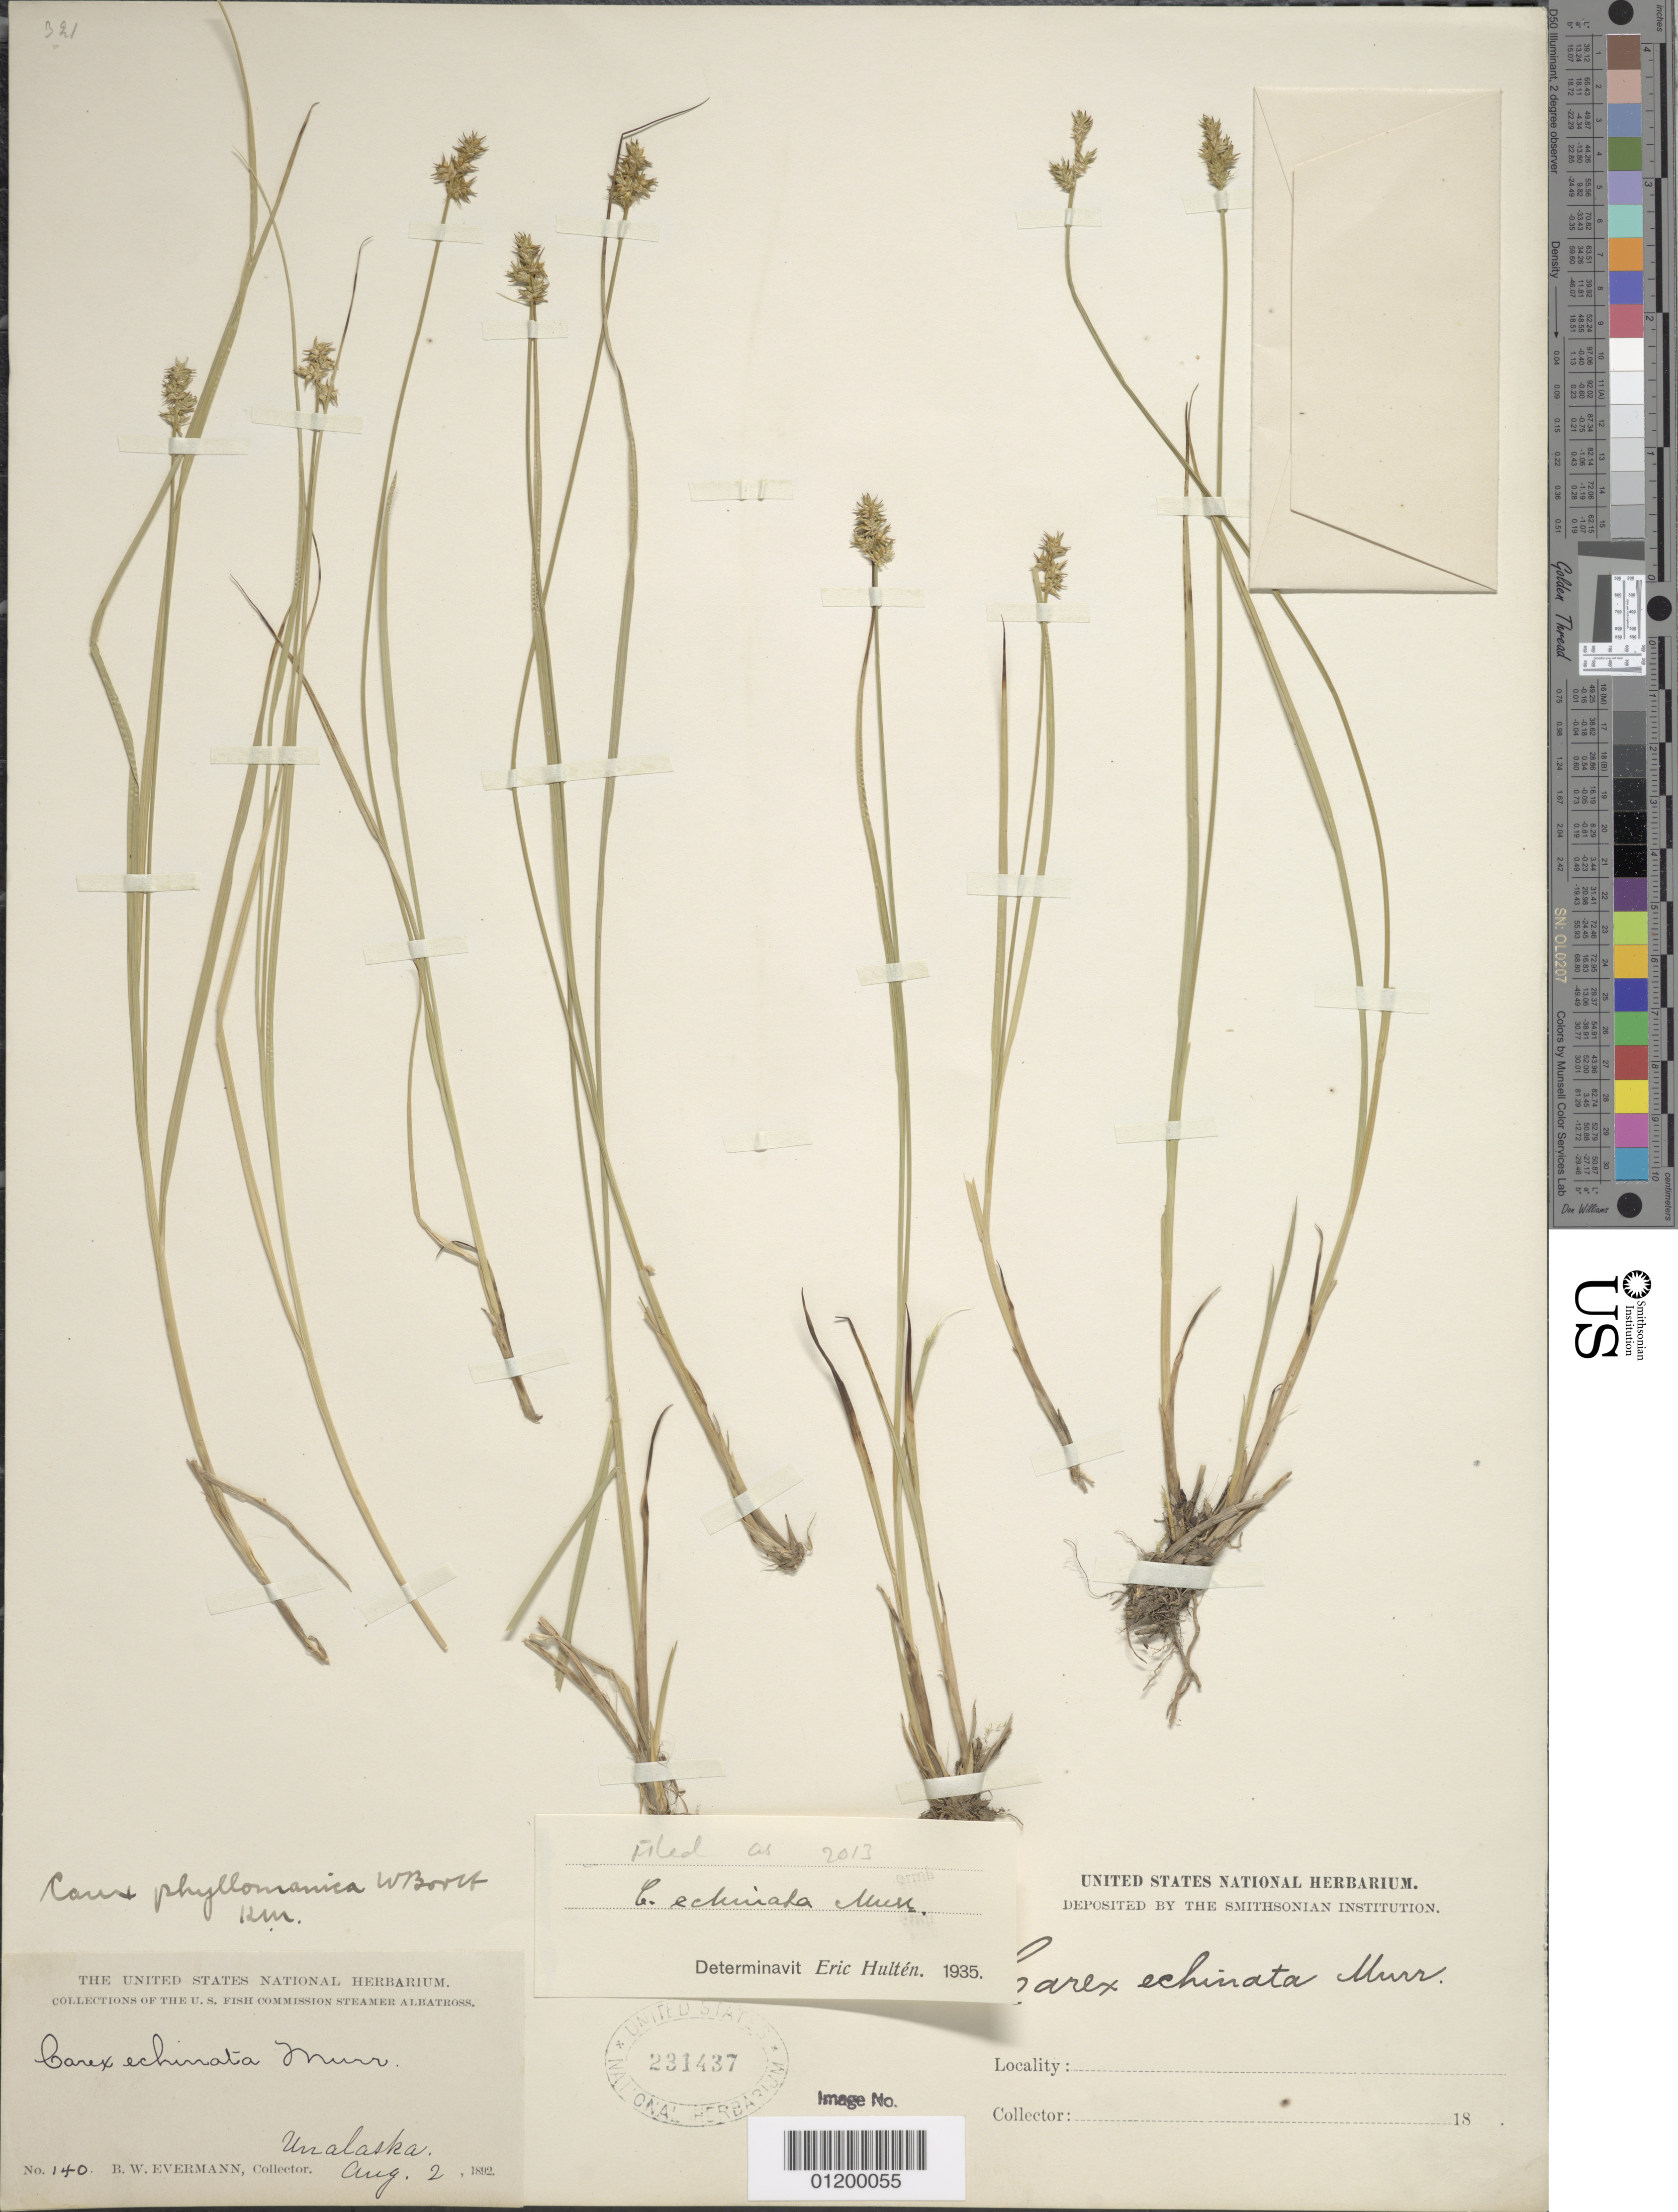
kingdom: Plantae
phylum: Tracheophyta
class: Liliopsida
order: Poales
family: Cyperaceae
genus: Carex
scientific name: Carex echinata subsp. phyllomanica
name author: (W. Boott) Reznicek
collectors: B. W. Evermann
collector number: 140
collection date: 1892-08-02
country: United States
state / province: Alaska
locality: Unalaska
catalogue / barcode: US 231437